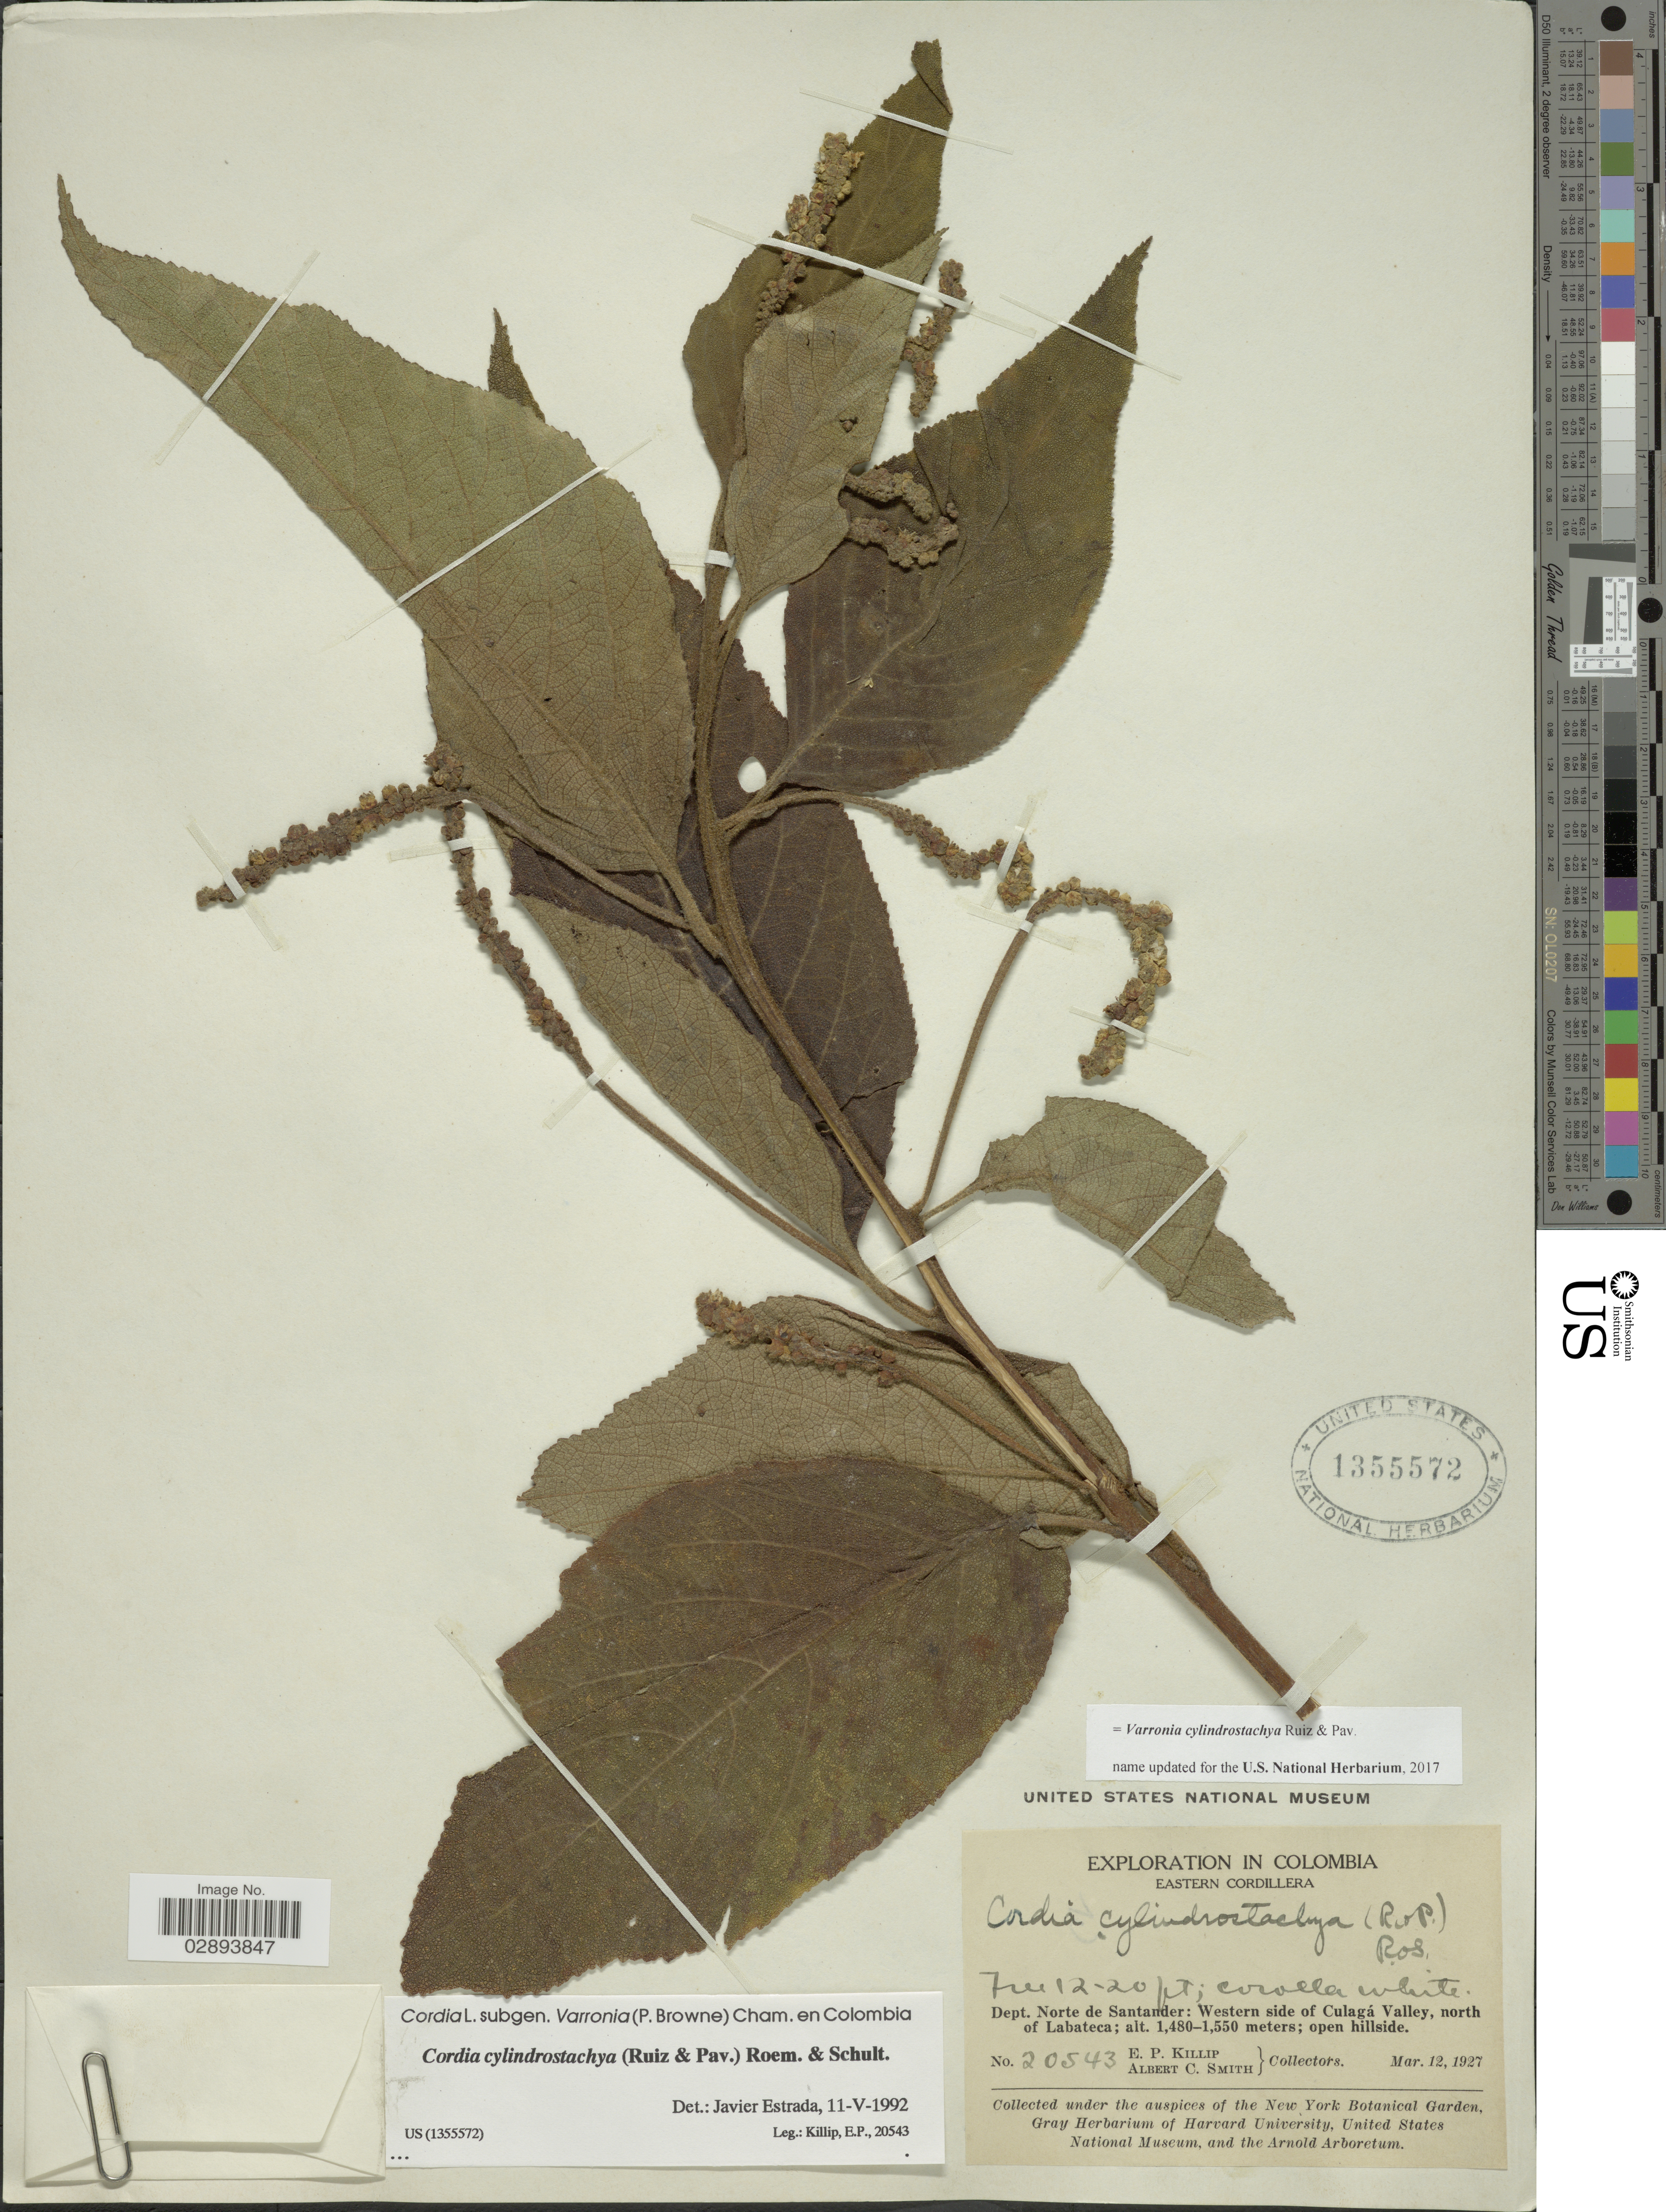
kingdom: Plantae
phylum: Tracheophyta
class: Magnoliopsida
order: Boraginales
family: Cordiaceae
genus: Varronia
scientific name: Varronia cylindrostachya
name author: Ruiz & Pav.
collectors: E. P. Killip & A. C. Smith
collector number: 20543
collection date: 1927-03-12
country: Colombia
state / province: Norte de Santander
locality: Eastern Cordillera, Dept. Norte de Santander, Western side of Culagá Valley, north of Labateca.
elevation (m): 1480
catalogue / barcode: US 1355572